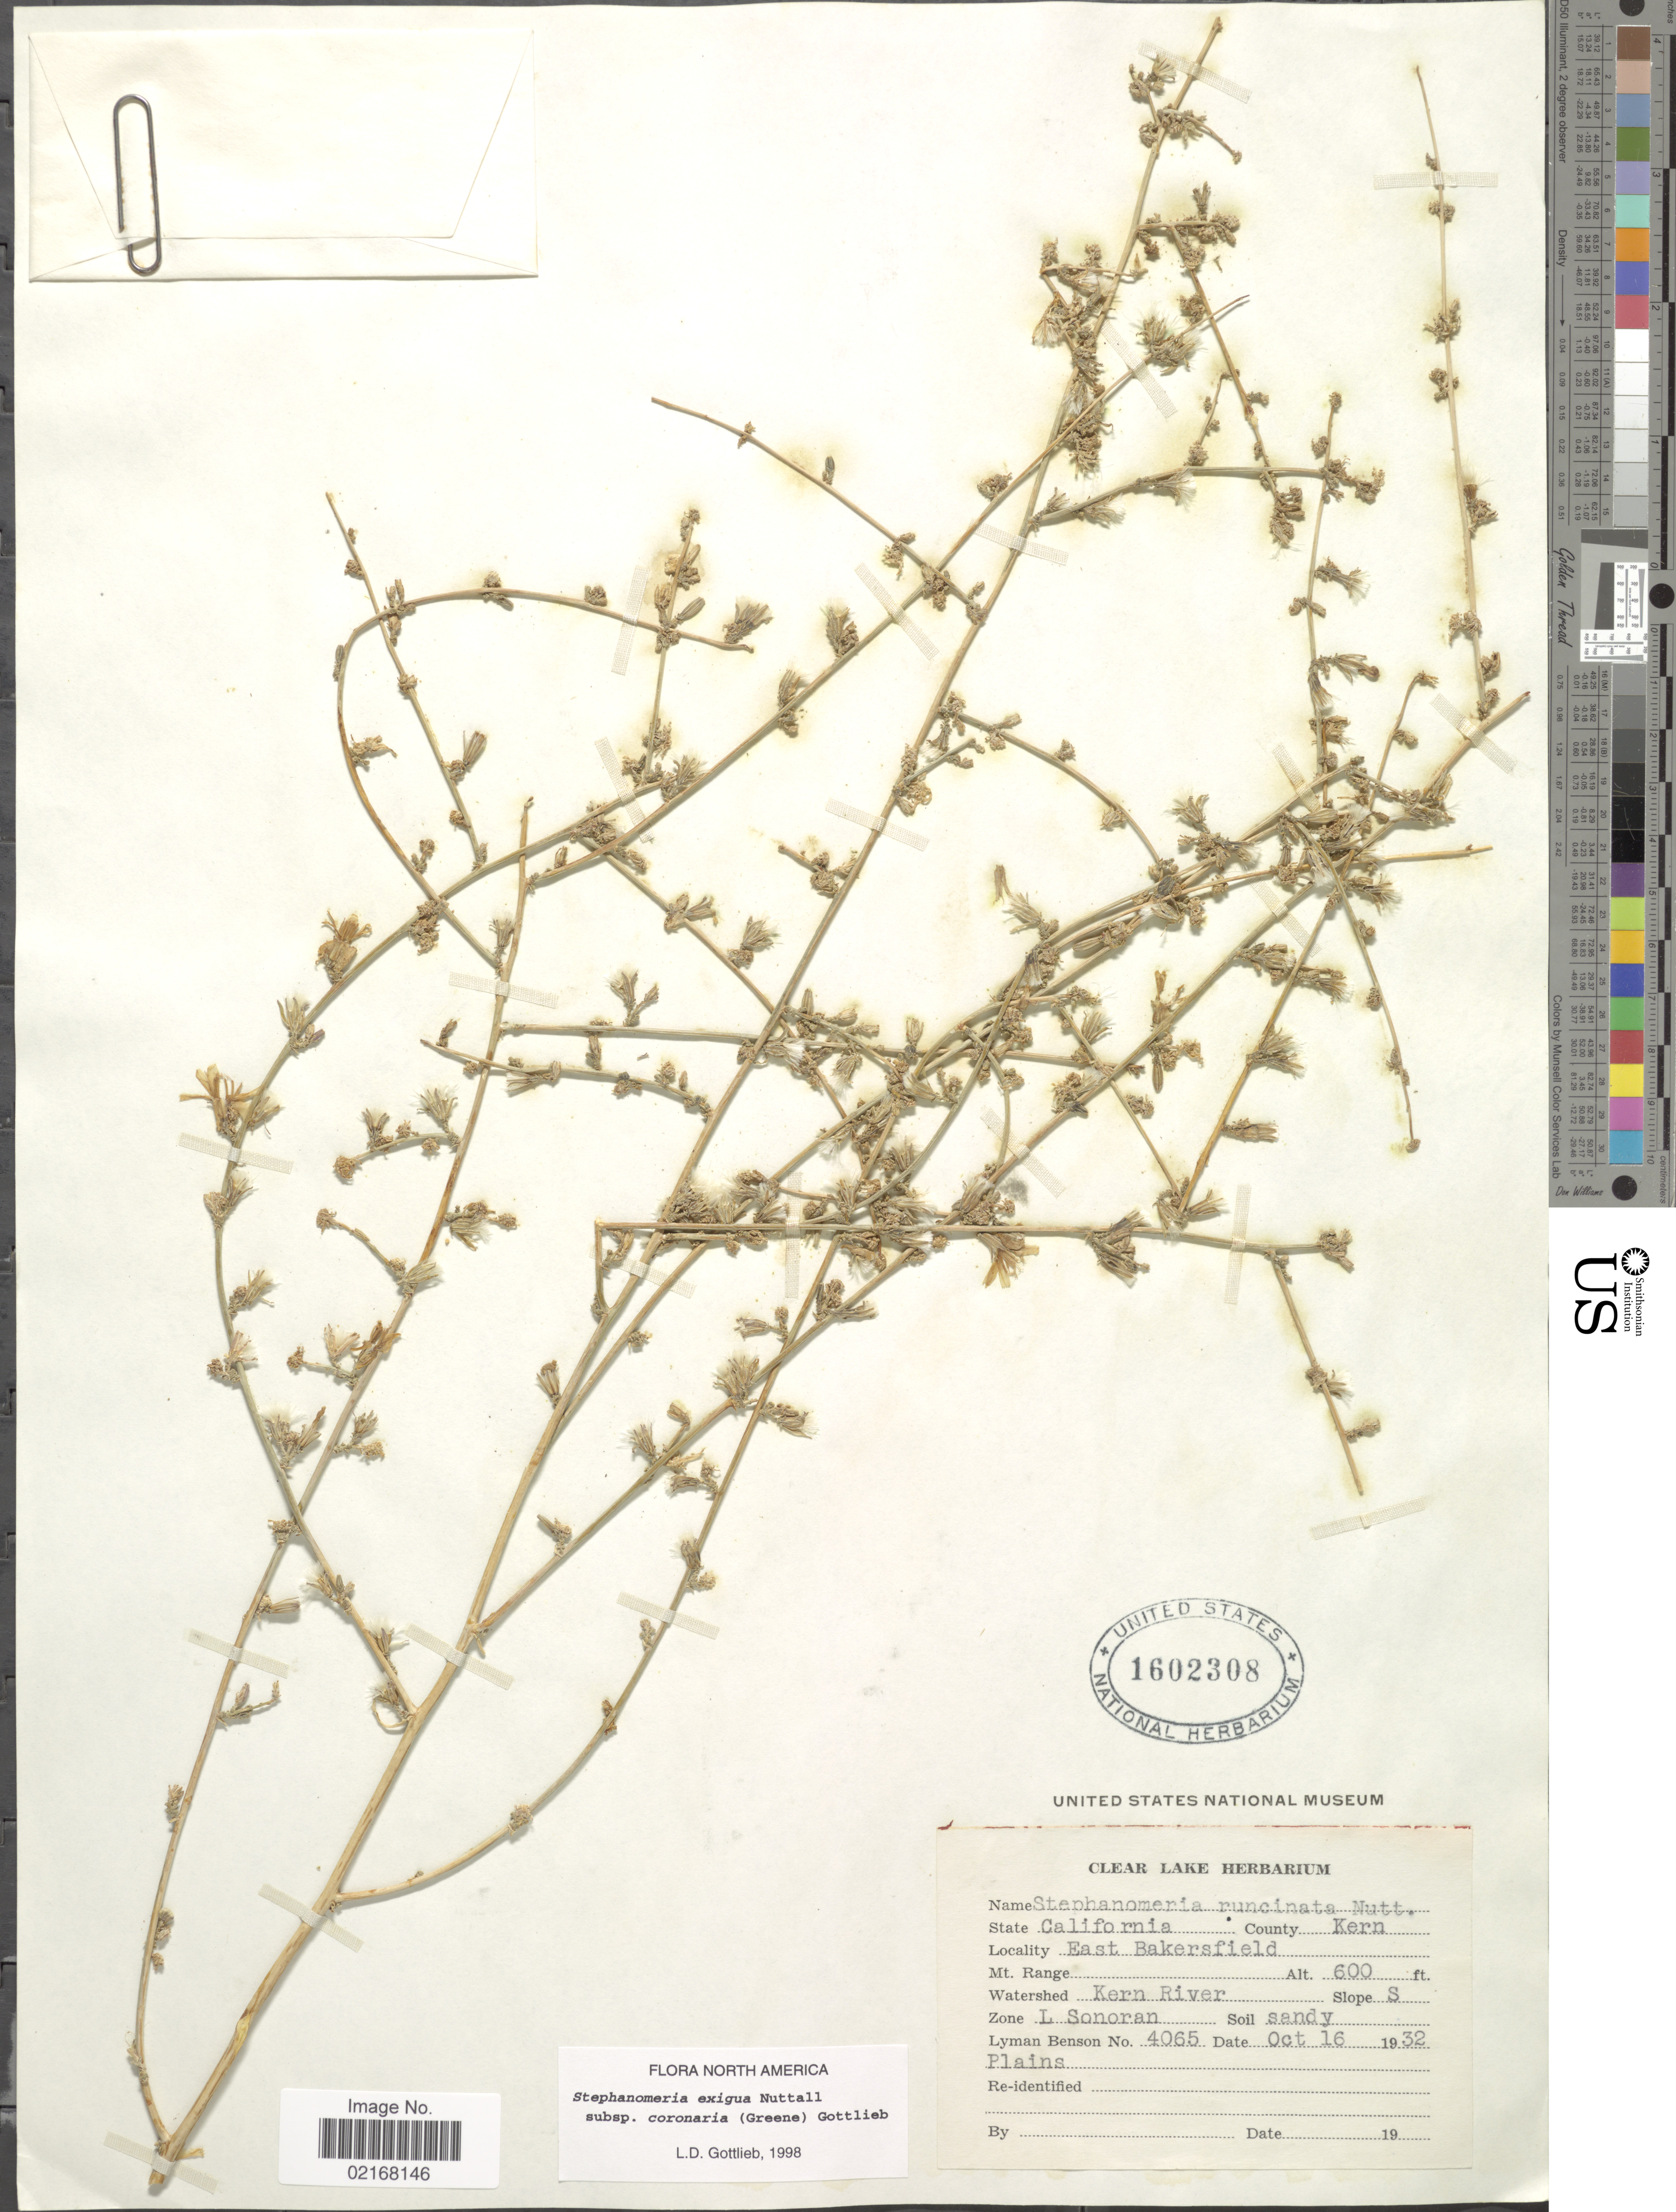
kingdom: Plantae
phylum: Tracheophyta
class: Magnoliopsida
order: Asterales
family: Asteraceae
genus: Stephanomeria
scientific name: Stephanomeria exigua subsp. coronaria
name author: (Greene) Gottlieb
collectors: L. D. Benson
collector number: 4065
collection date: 1932-10-16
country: United States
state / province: California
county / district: Kern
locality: State California. County Kern. East Bakersfield. Kern River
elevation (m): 183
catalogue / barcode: US 1602308